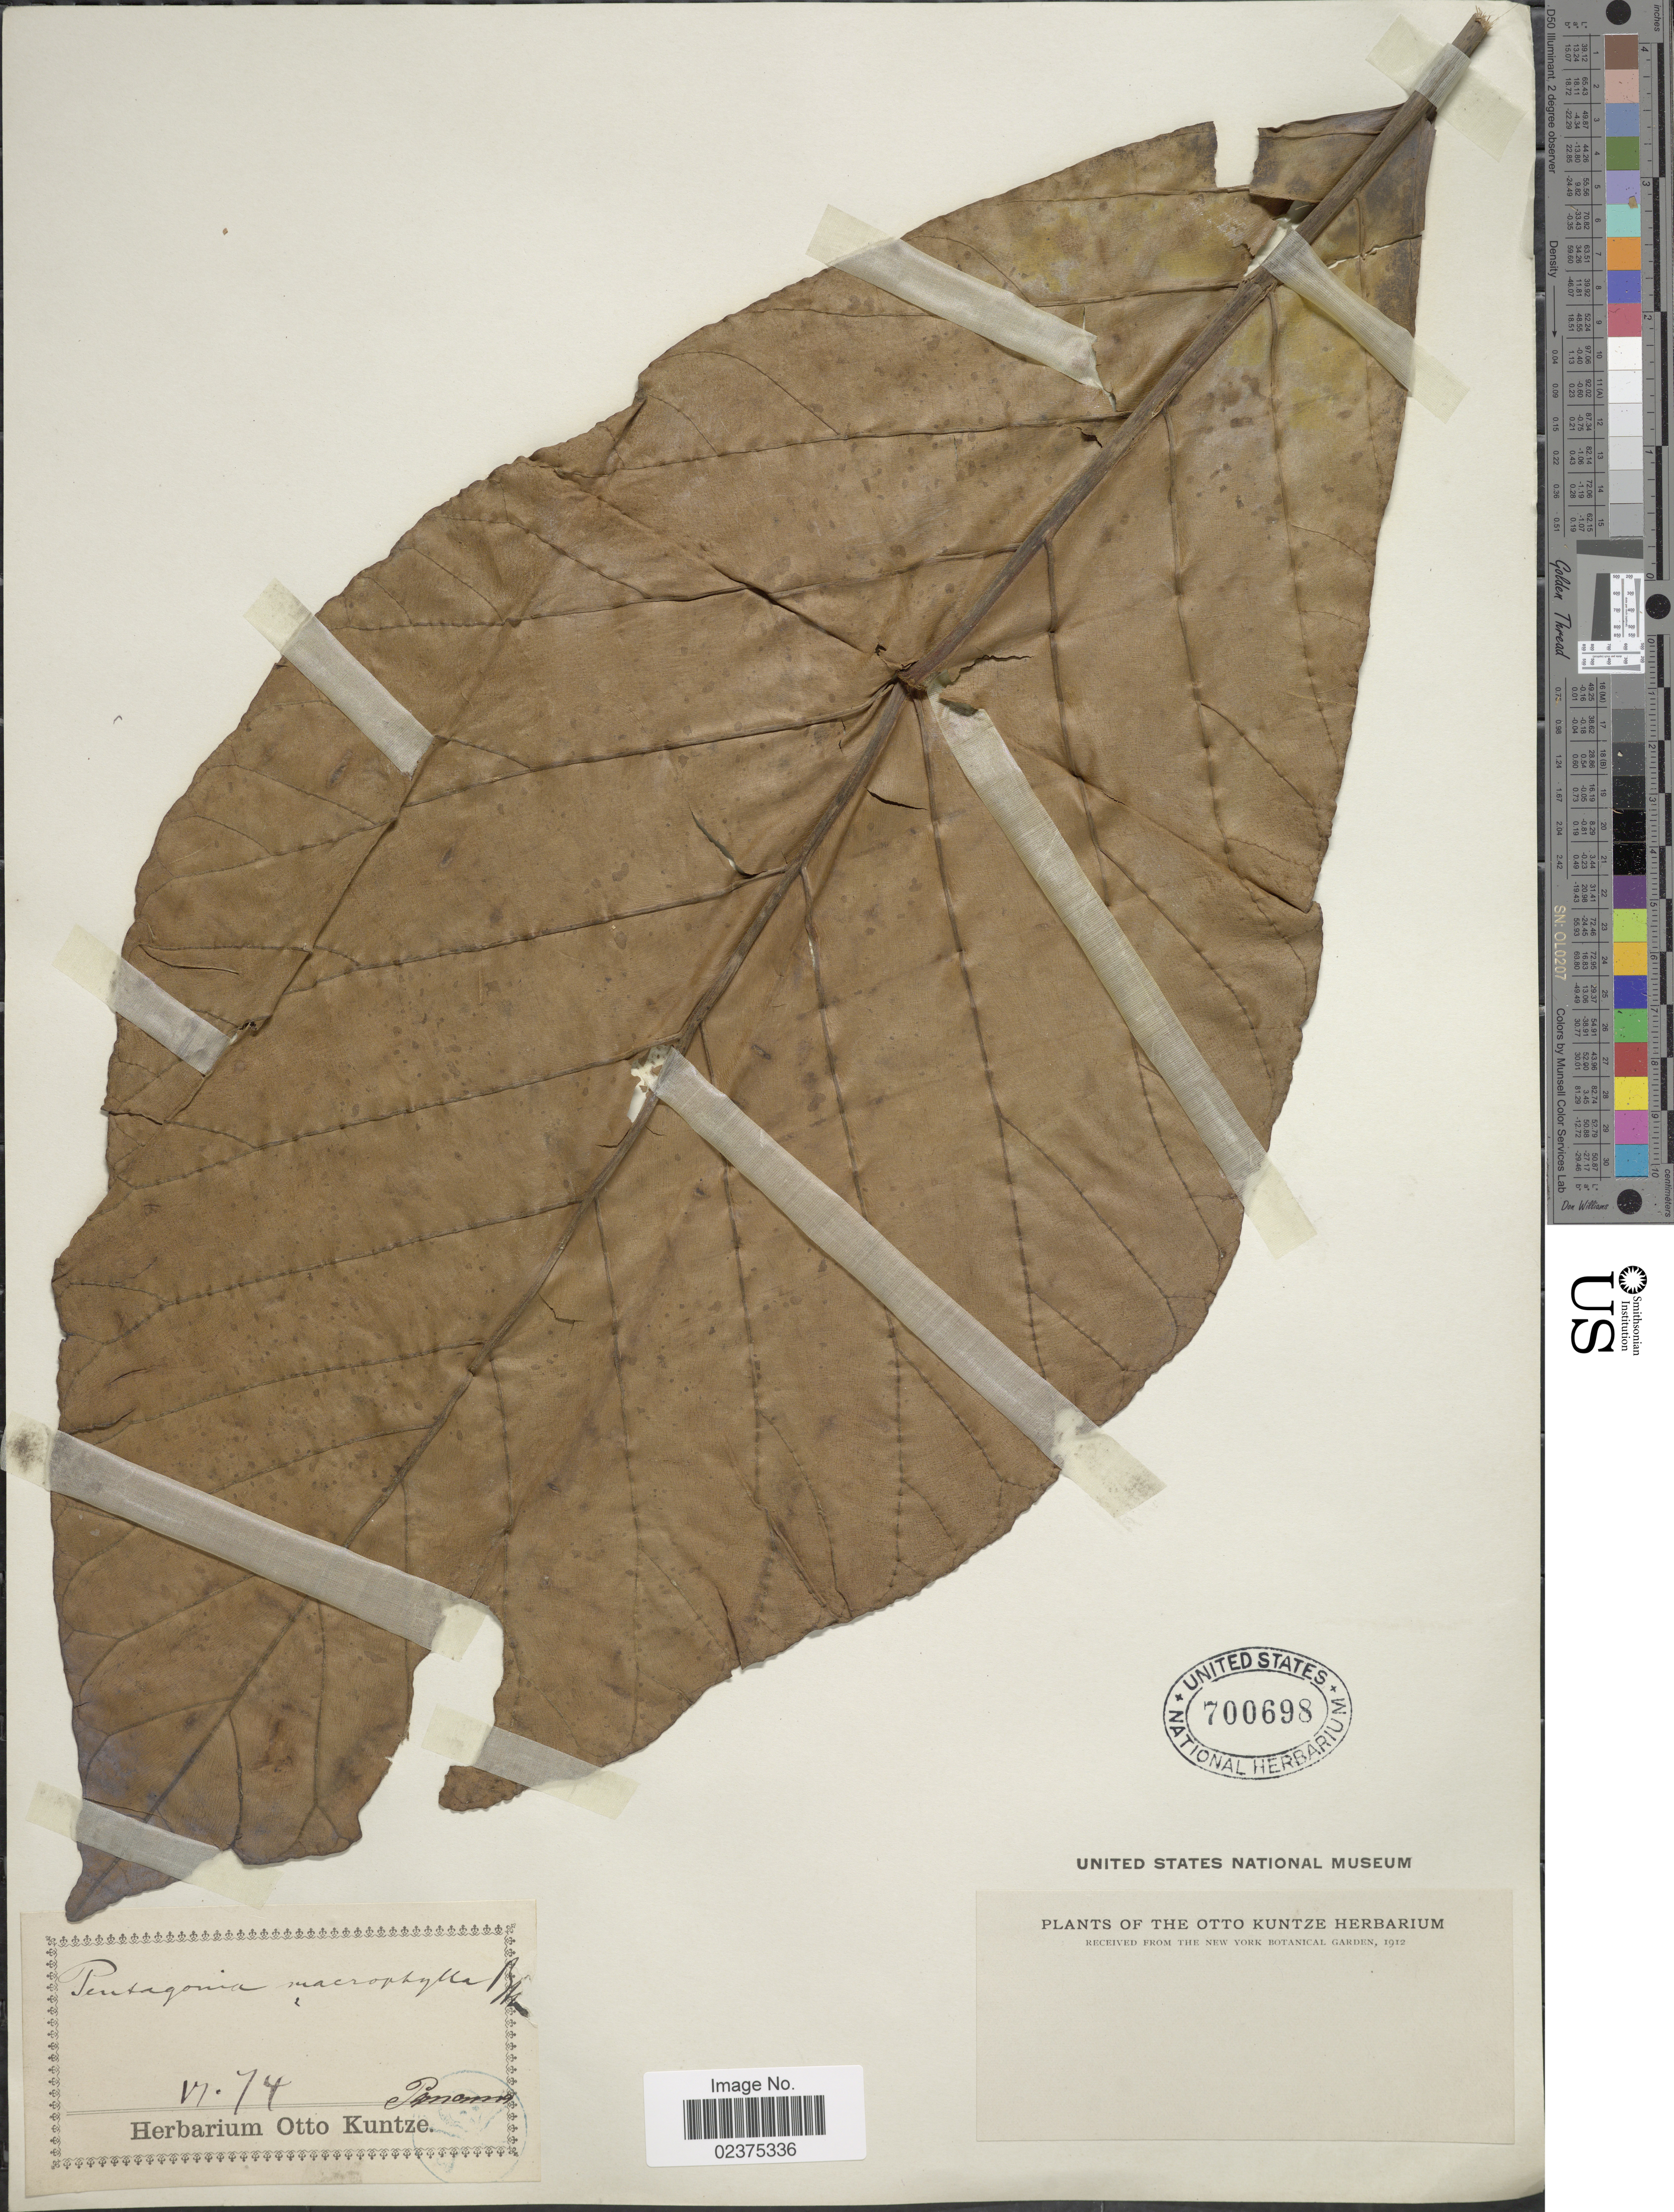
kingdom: Plantae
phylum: Tracheophyta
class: Magnoliopsida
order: Gentianales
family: Rubiaceae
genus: Pentagonia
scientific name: Pentagonia macrophylla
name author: Benth.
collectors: ex herb. Otto Kuntze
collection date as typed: Transcribed d/m/y: /6/74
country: Panama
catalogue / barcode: US 700698